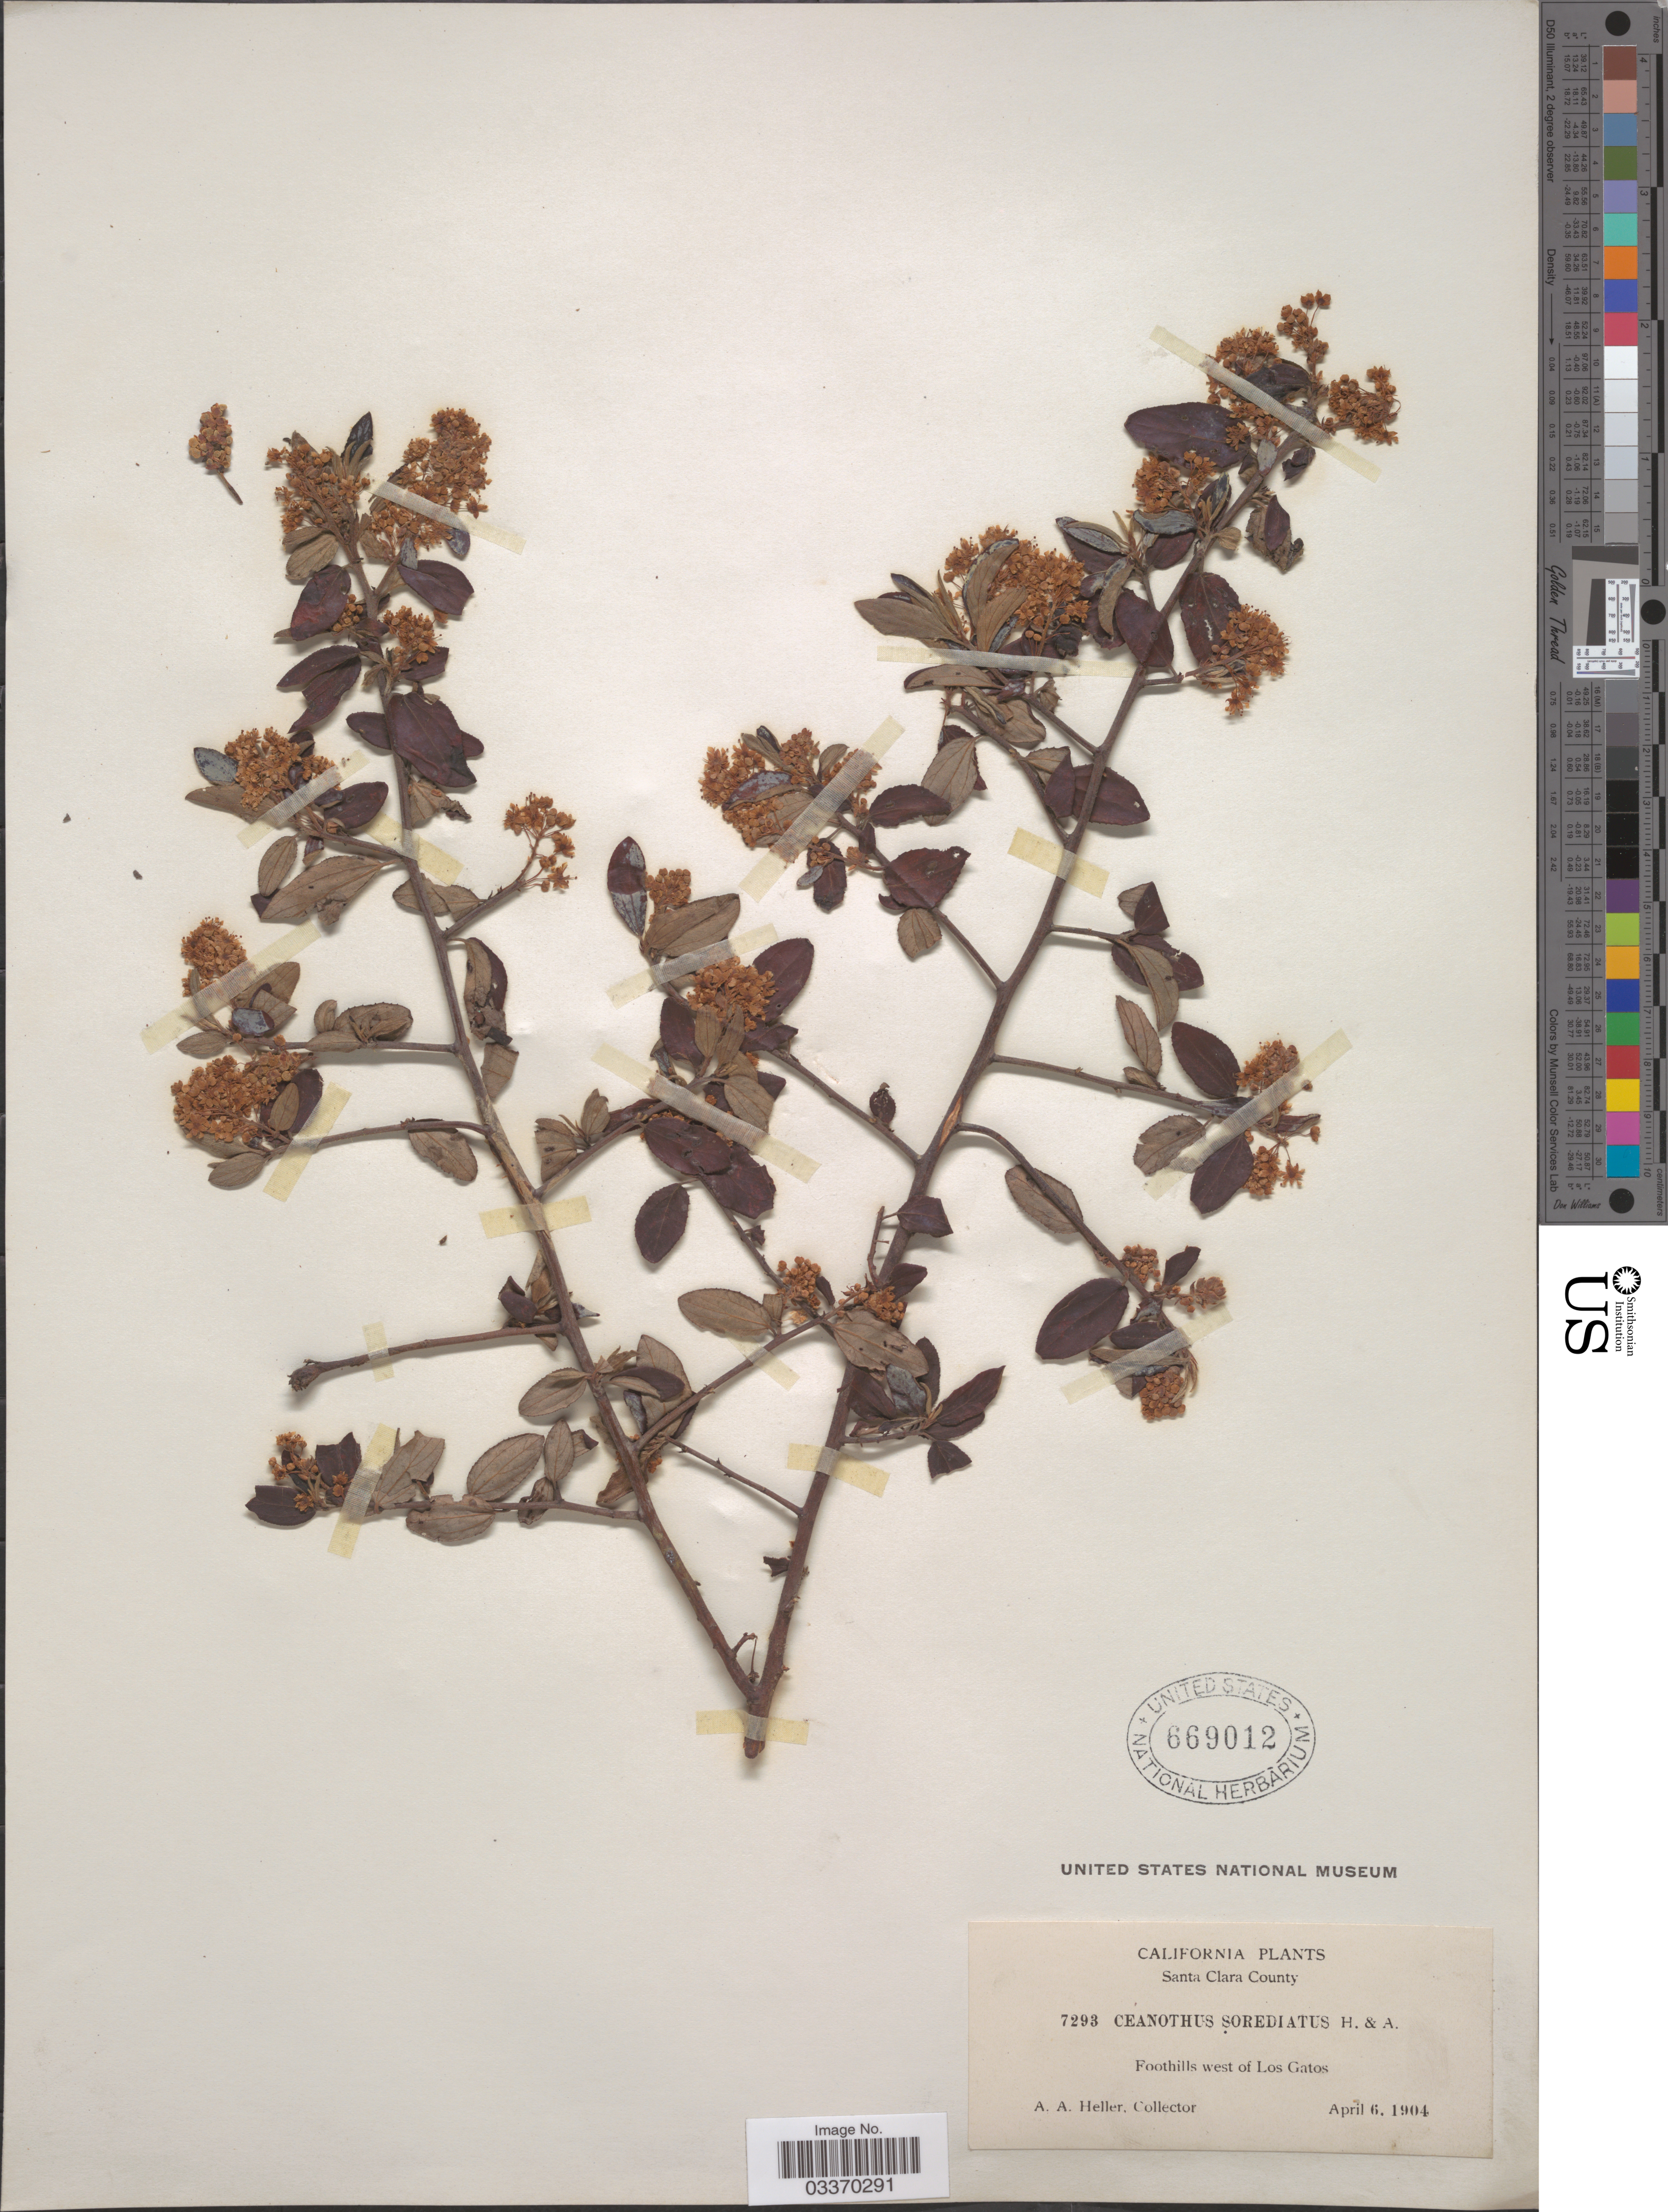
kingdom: Plantae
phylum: Tracheophyta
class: Magnoliopsida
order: Rosales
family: Rhamnaceae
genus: Ceanothus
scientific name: Ceanothus sorediatus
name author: Hook. & Arn.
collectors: A. A. Heller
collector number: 7293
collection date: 1904-04-06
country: United States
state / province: California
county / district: Santa Clara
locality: Santa Clara County, Foothills west of Los Gatos.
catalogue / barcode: US 669012